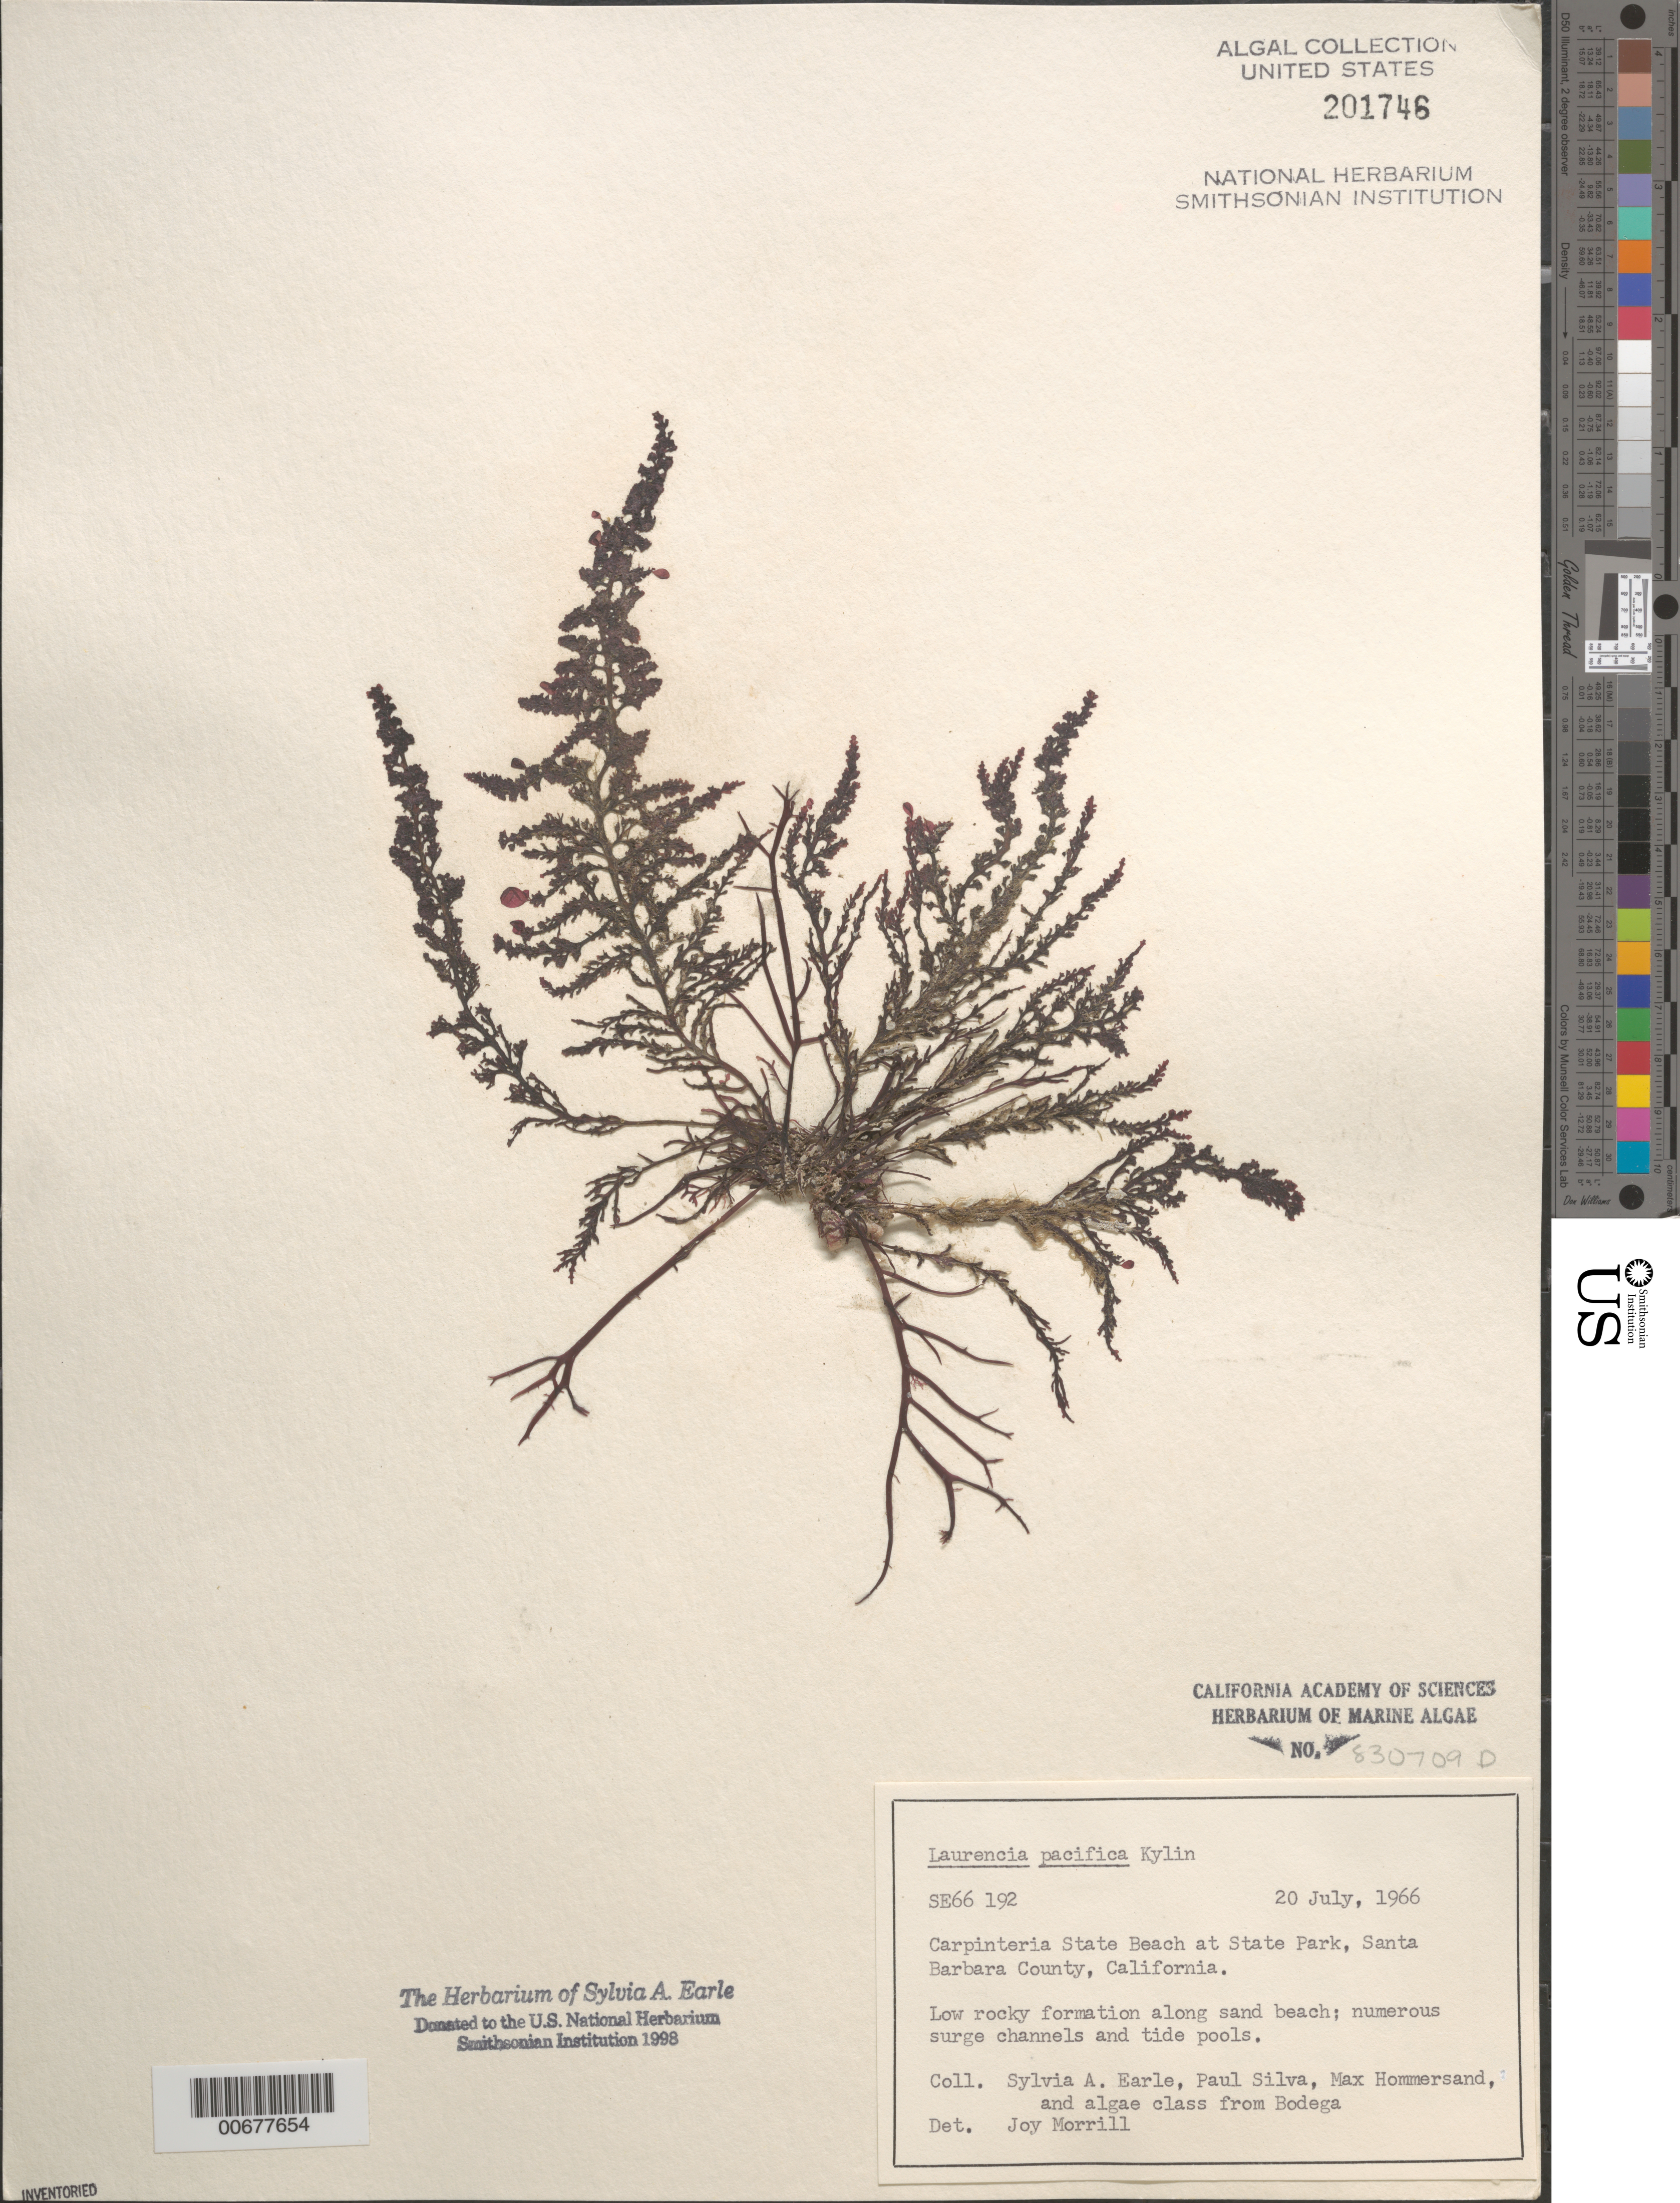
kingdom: Plantae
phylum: Rhodophyta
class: Florideophyceae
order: Ceramiales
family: Rhodomelaceae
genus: Laurencia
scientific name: Laurencia pacifica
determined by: Morrill, J.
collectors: S. A. Earle, P. C. Silva, M. H. Hommersand & Bodega Algae Class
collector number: SE 66192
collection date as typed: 20 Jul 1966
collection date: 1966-07-20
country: United States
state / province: California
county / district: Santa Barbara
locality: Carpinteria State Beach, State Park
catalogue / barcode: US 201746